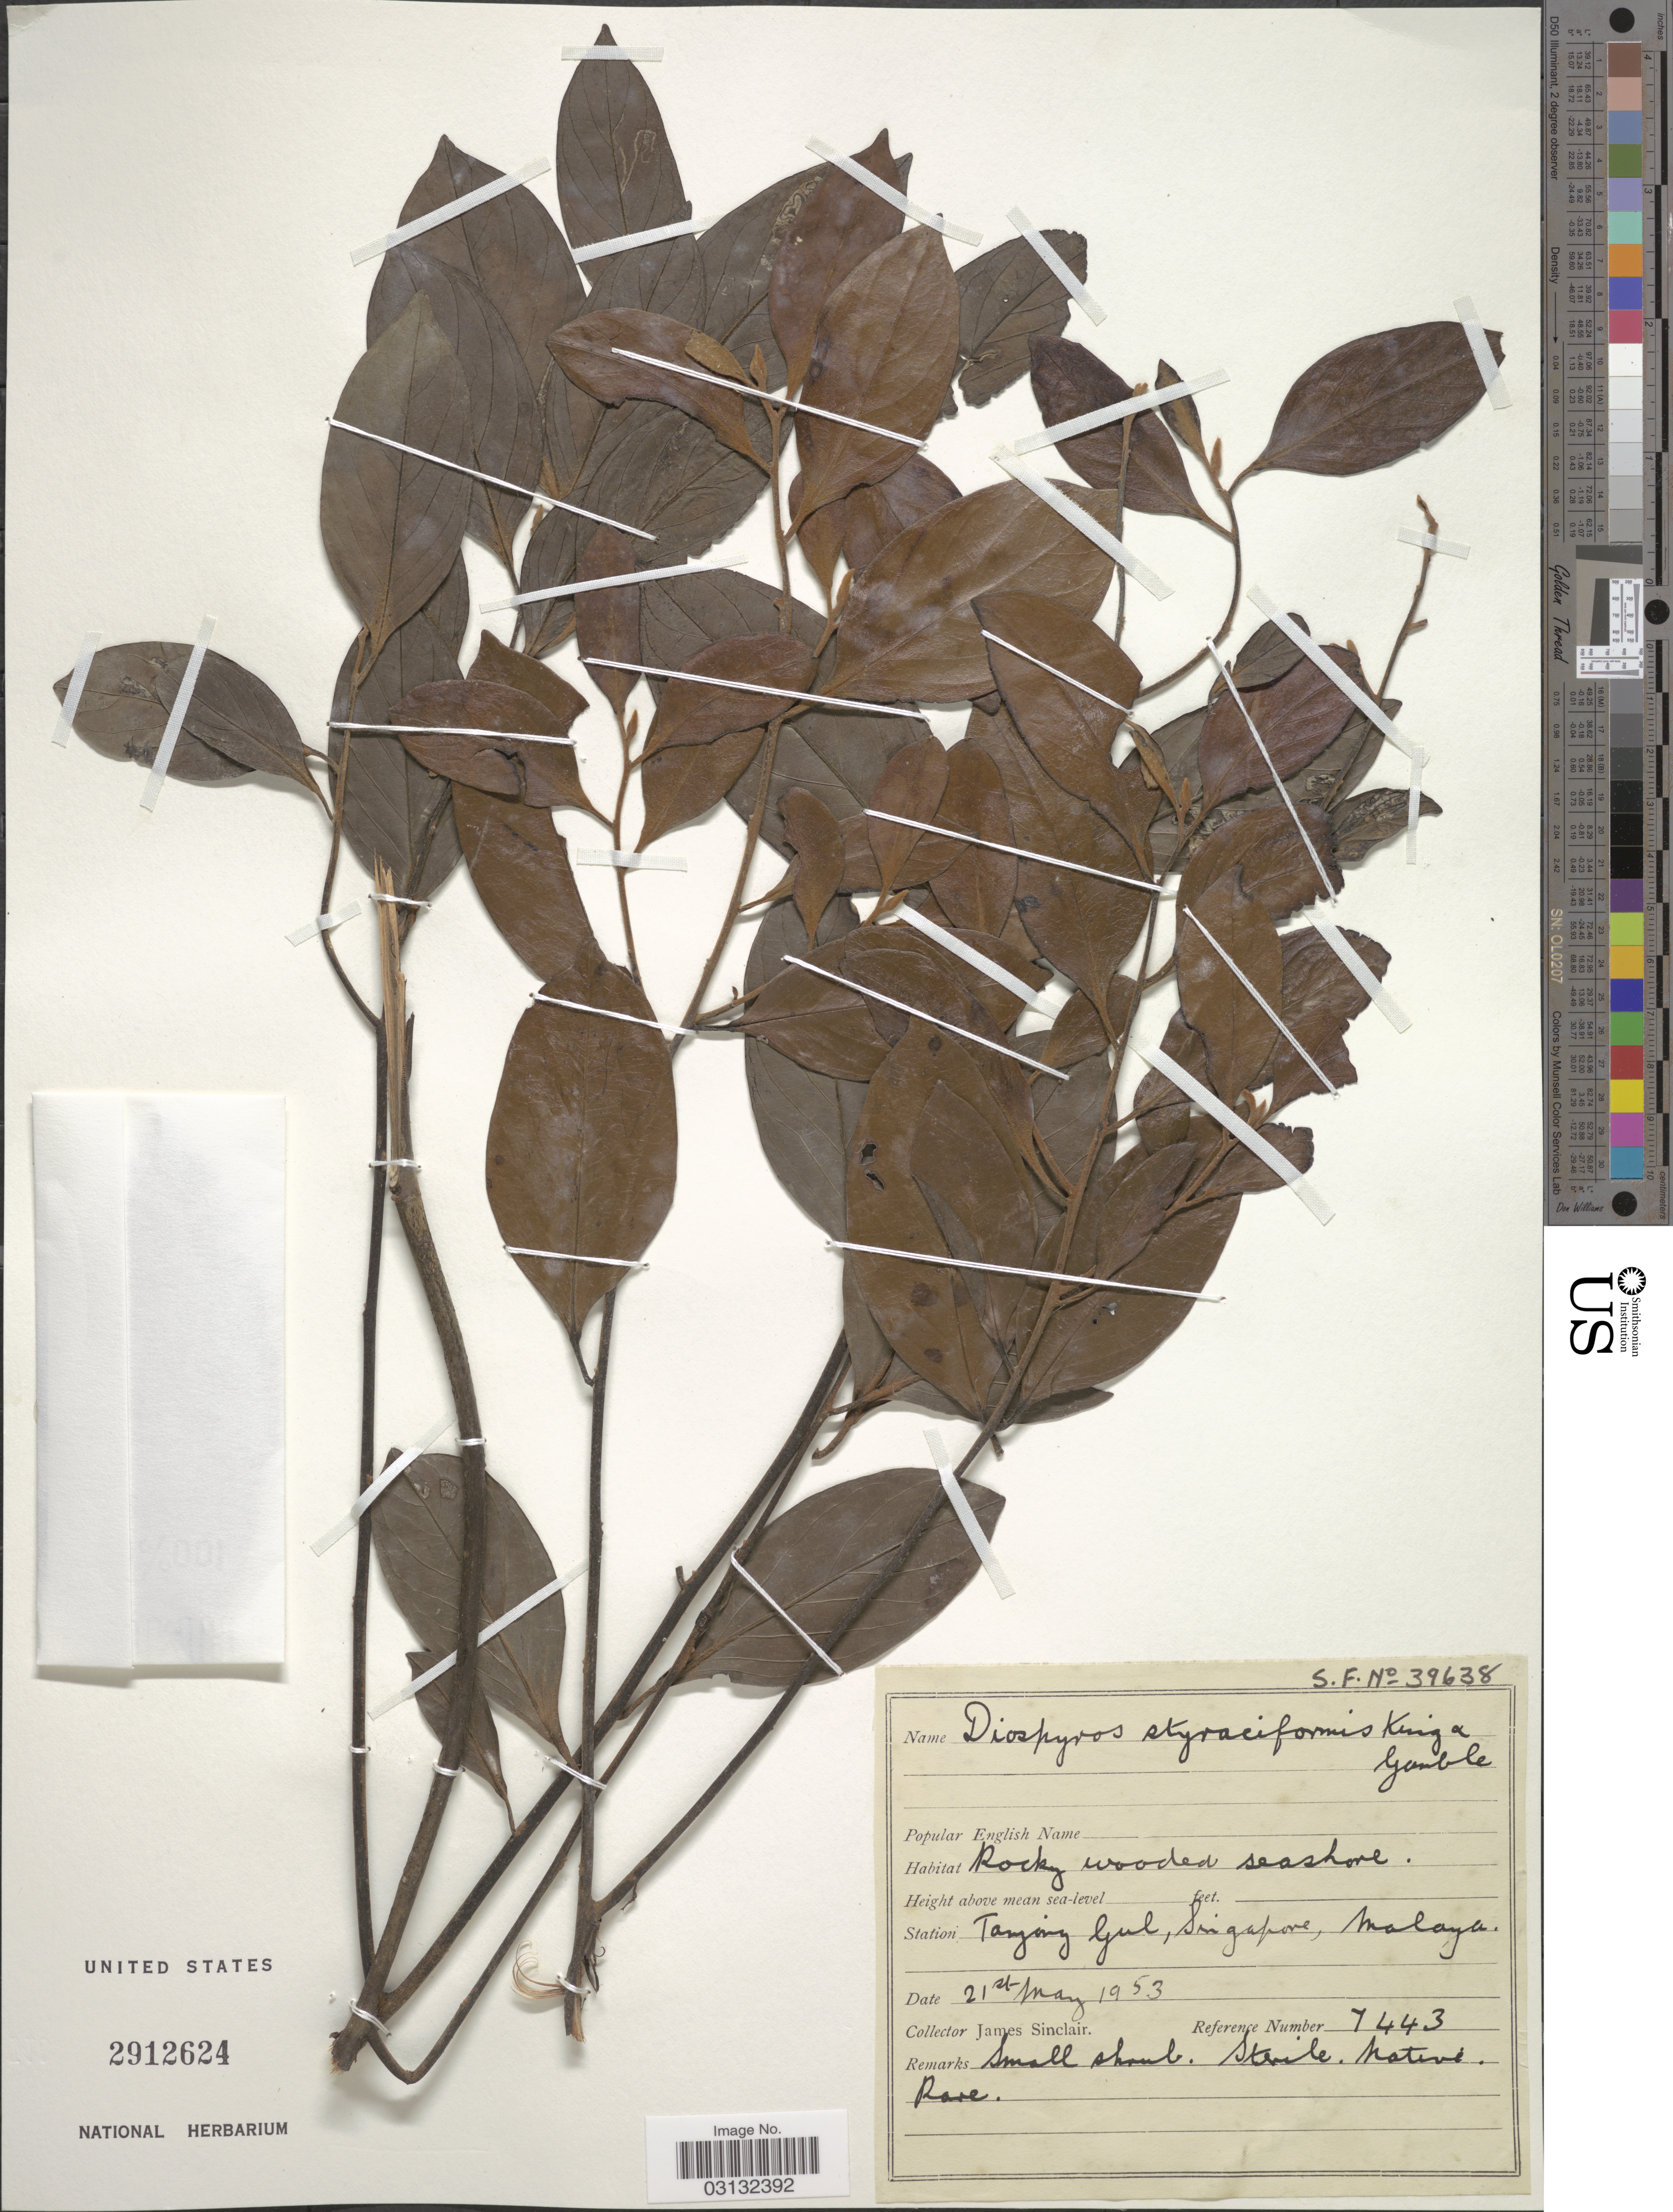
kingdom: Plantae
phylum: Tracheophyta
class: Magnoliopsida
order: Ericales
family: Ebenaceae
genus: Diospyros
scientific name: Diospyros styraciformis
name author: King & Gamble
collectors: J. Sinclair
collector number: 7443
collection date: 1953-05-21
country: Singapore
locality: Station Tanjong Gul, Malaya.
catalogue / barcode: US 2912624